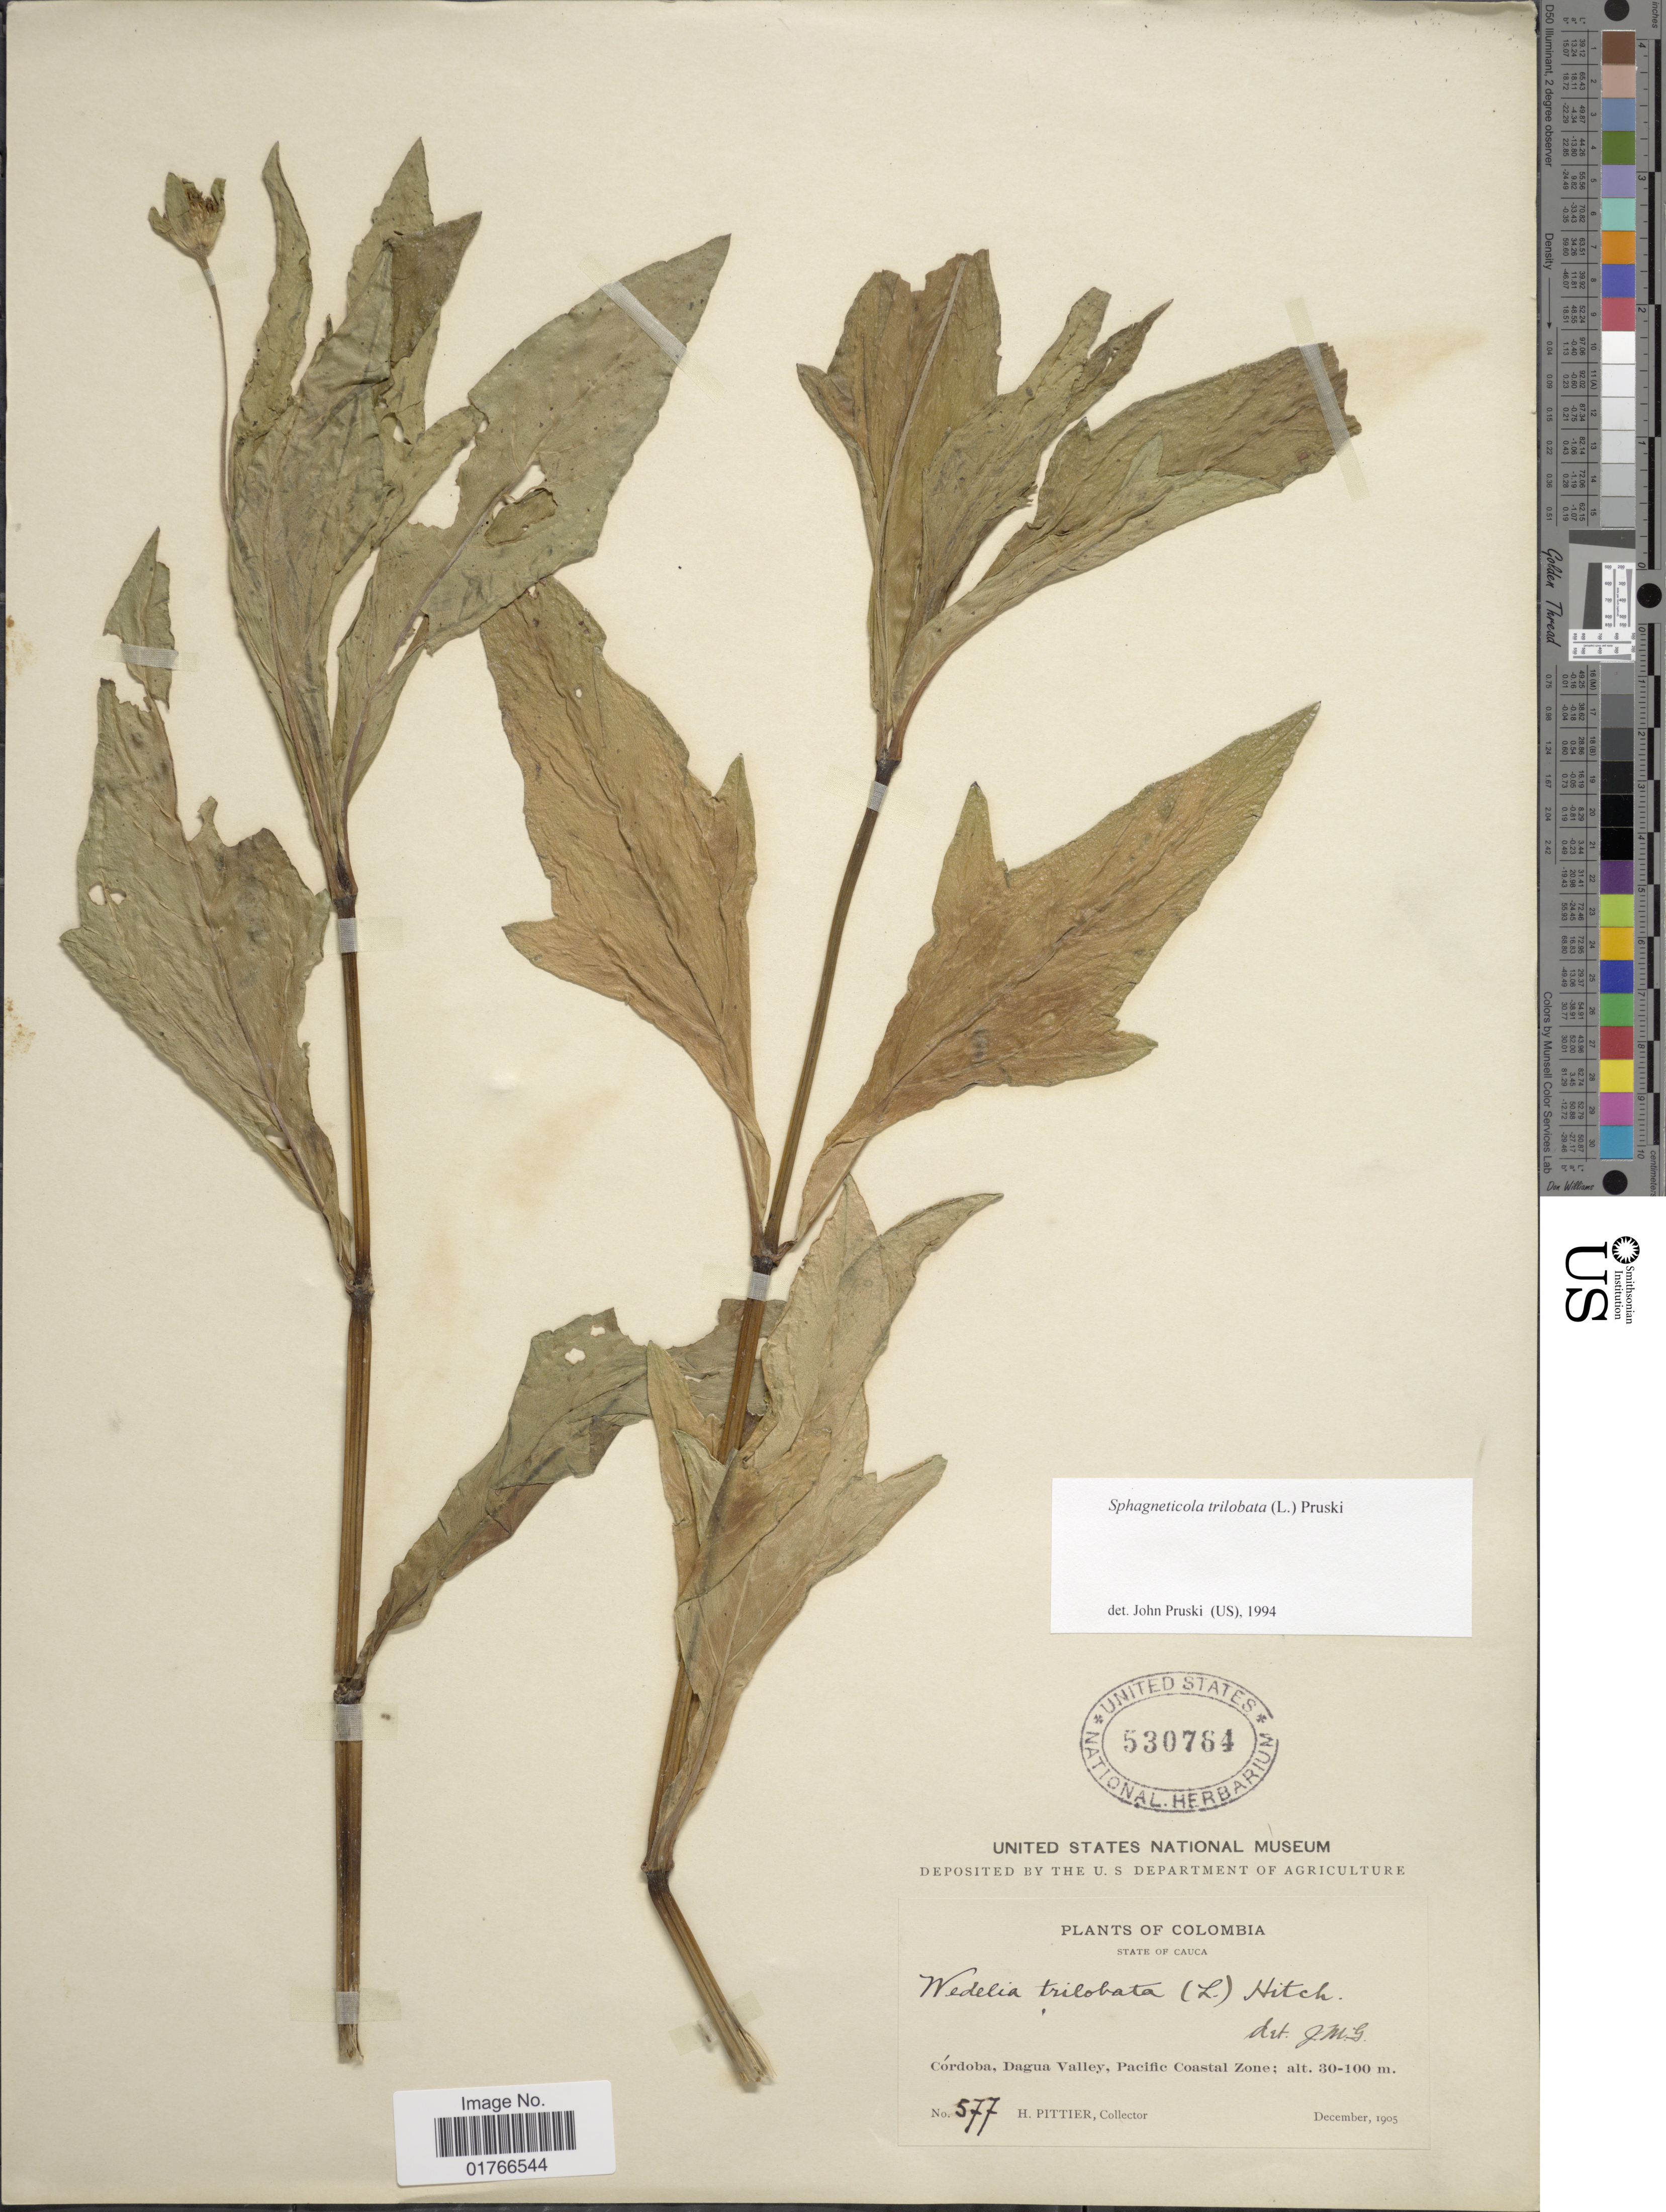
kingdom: Plantae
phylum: Tracheophyta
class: Magnoliopsida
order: Asterales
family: Asteraceae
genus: Sphagneticola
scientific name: Sphagneticola trilobata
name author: (L.) Pruski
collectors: H. F. Pittier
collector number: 577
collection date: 1905-12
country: Colombia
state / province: Córdoba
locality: Cordoba, Dagua Valley, Pacific Coastal Zone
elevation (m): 30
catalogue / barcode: US 530764